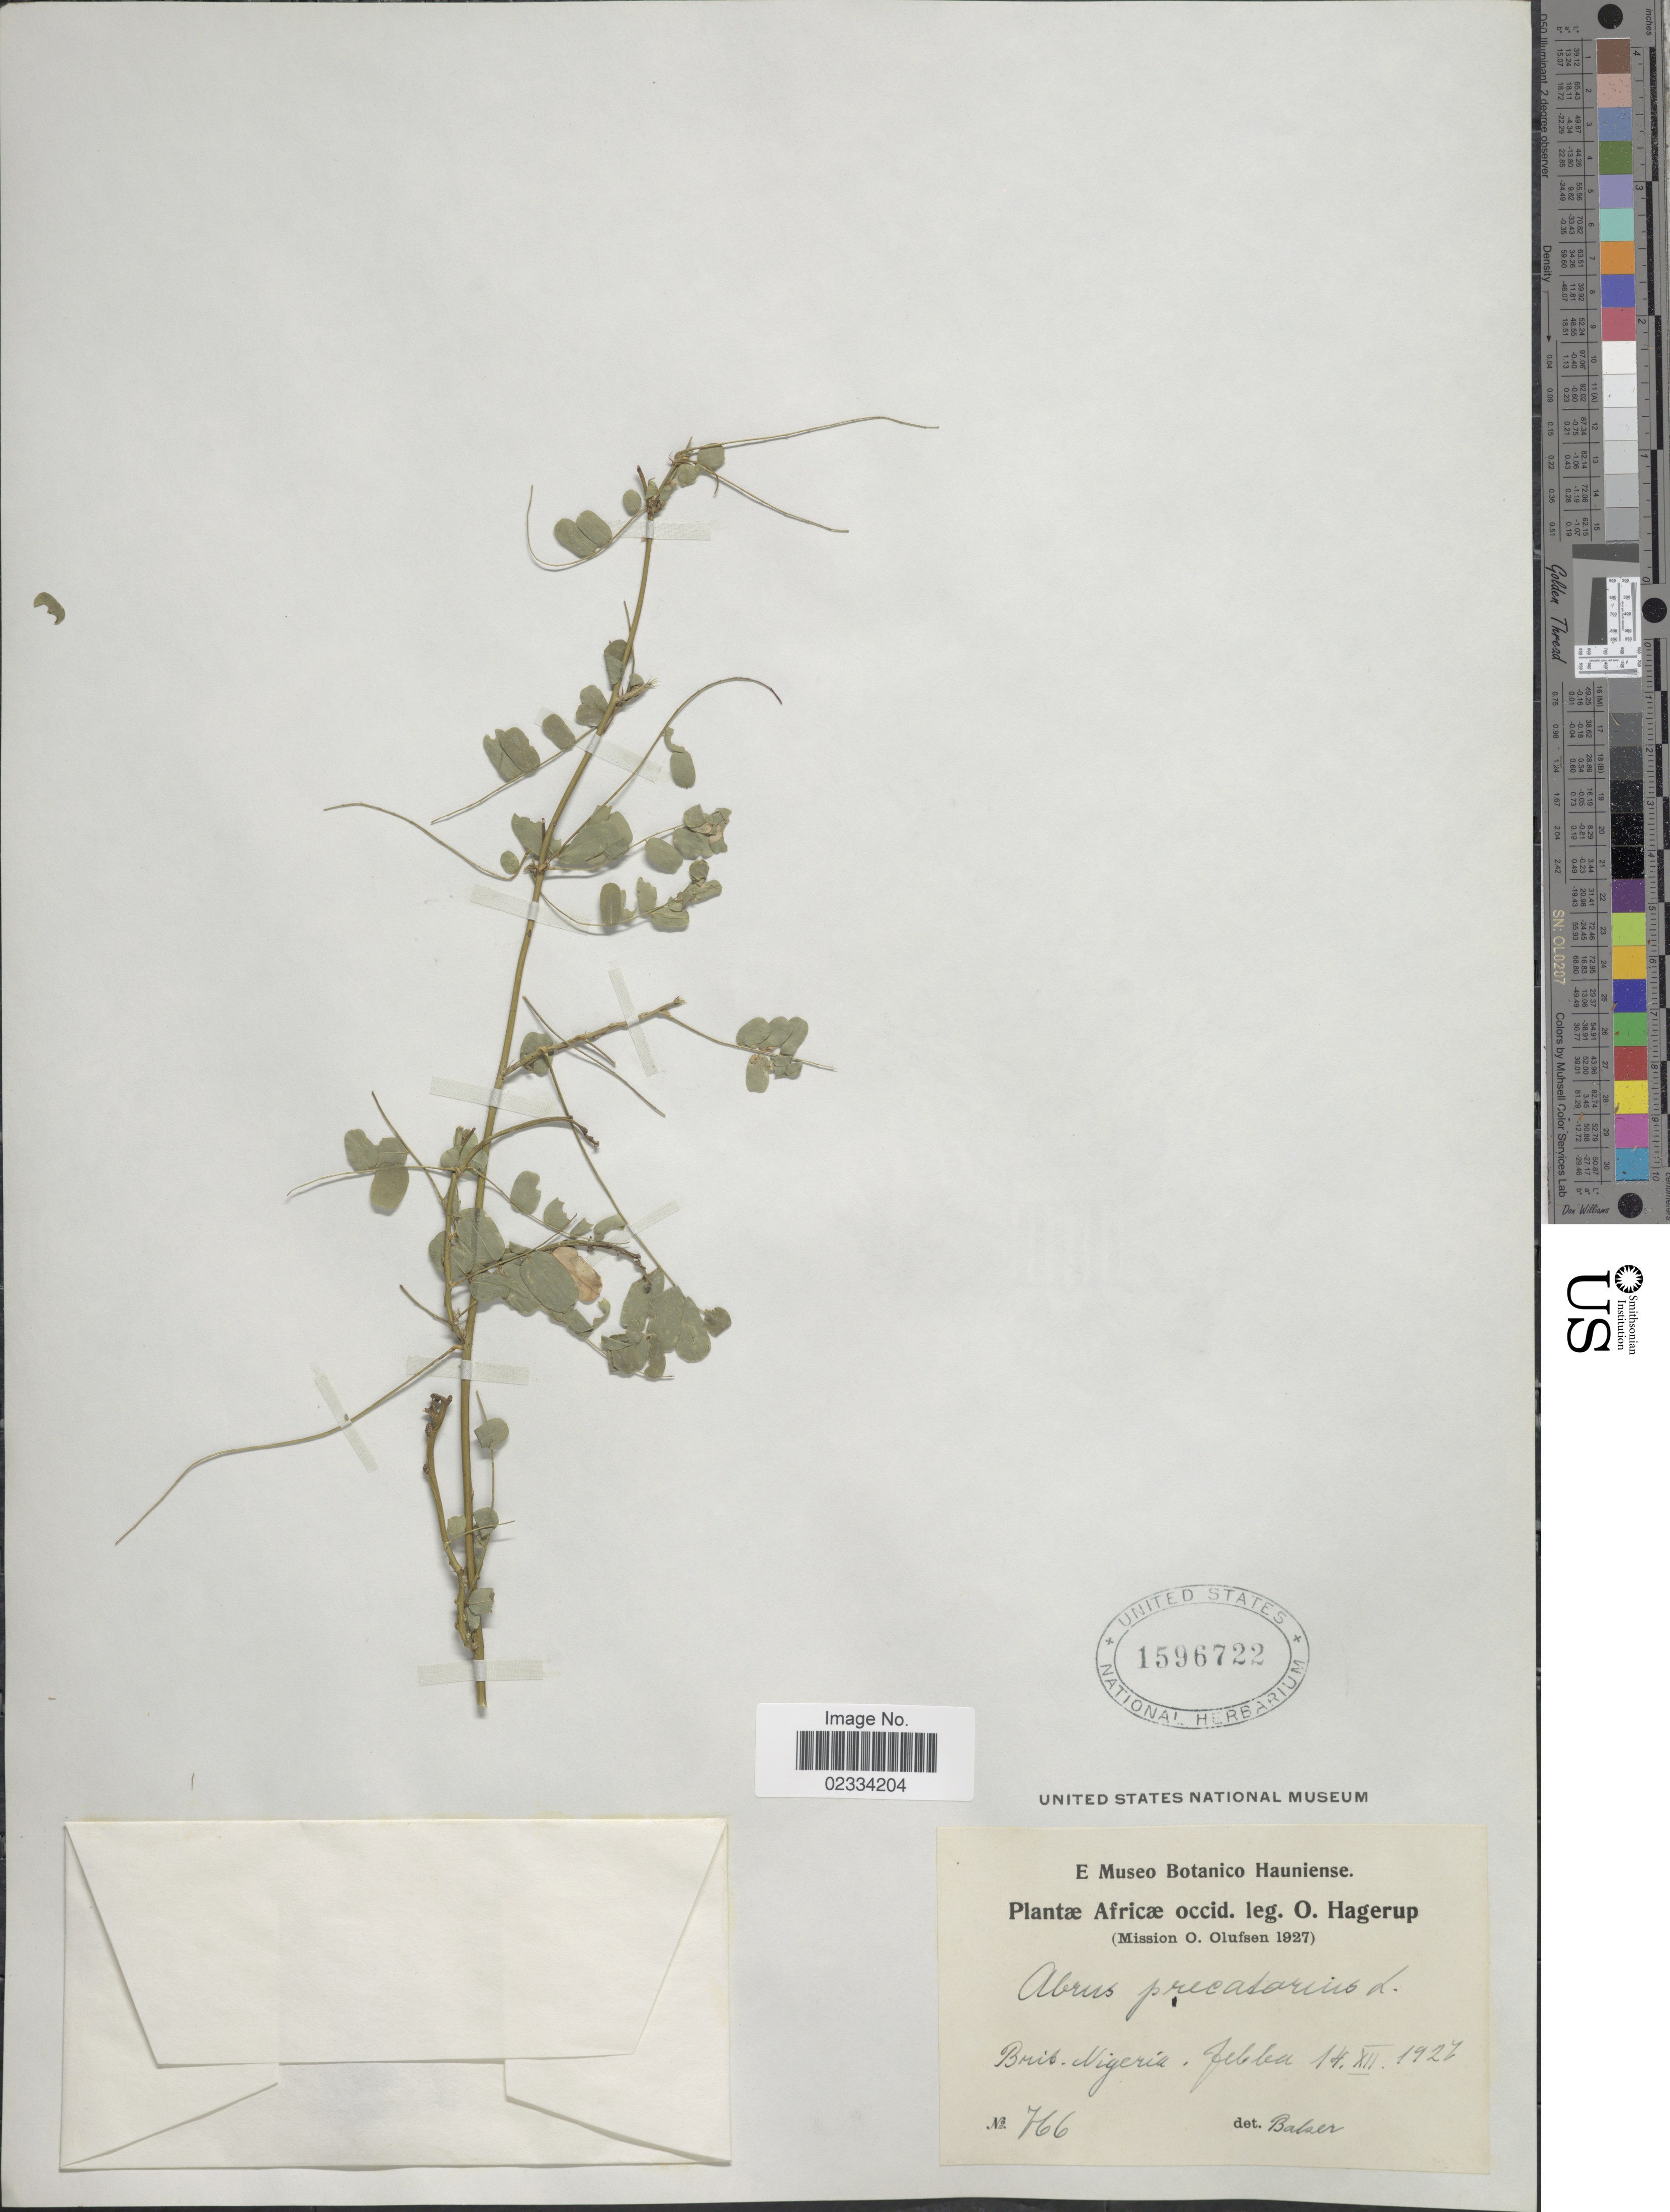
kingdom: Plantae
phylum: Tracheophyta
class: Magnoliopsida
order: Fabales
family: Fabaceae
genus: Abrus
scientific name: Abrus precatorius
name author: L.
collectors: O. Hagerup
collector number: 766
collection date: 1927-12-14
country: Nigeria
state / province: Kwara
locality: Africae occid. Brit. Nigeria. Jebba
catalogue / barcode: US 1596722